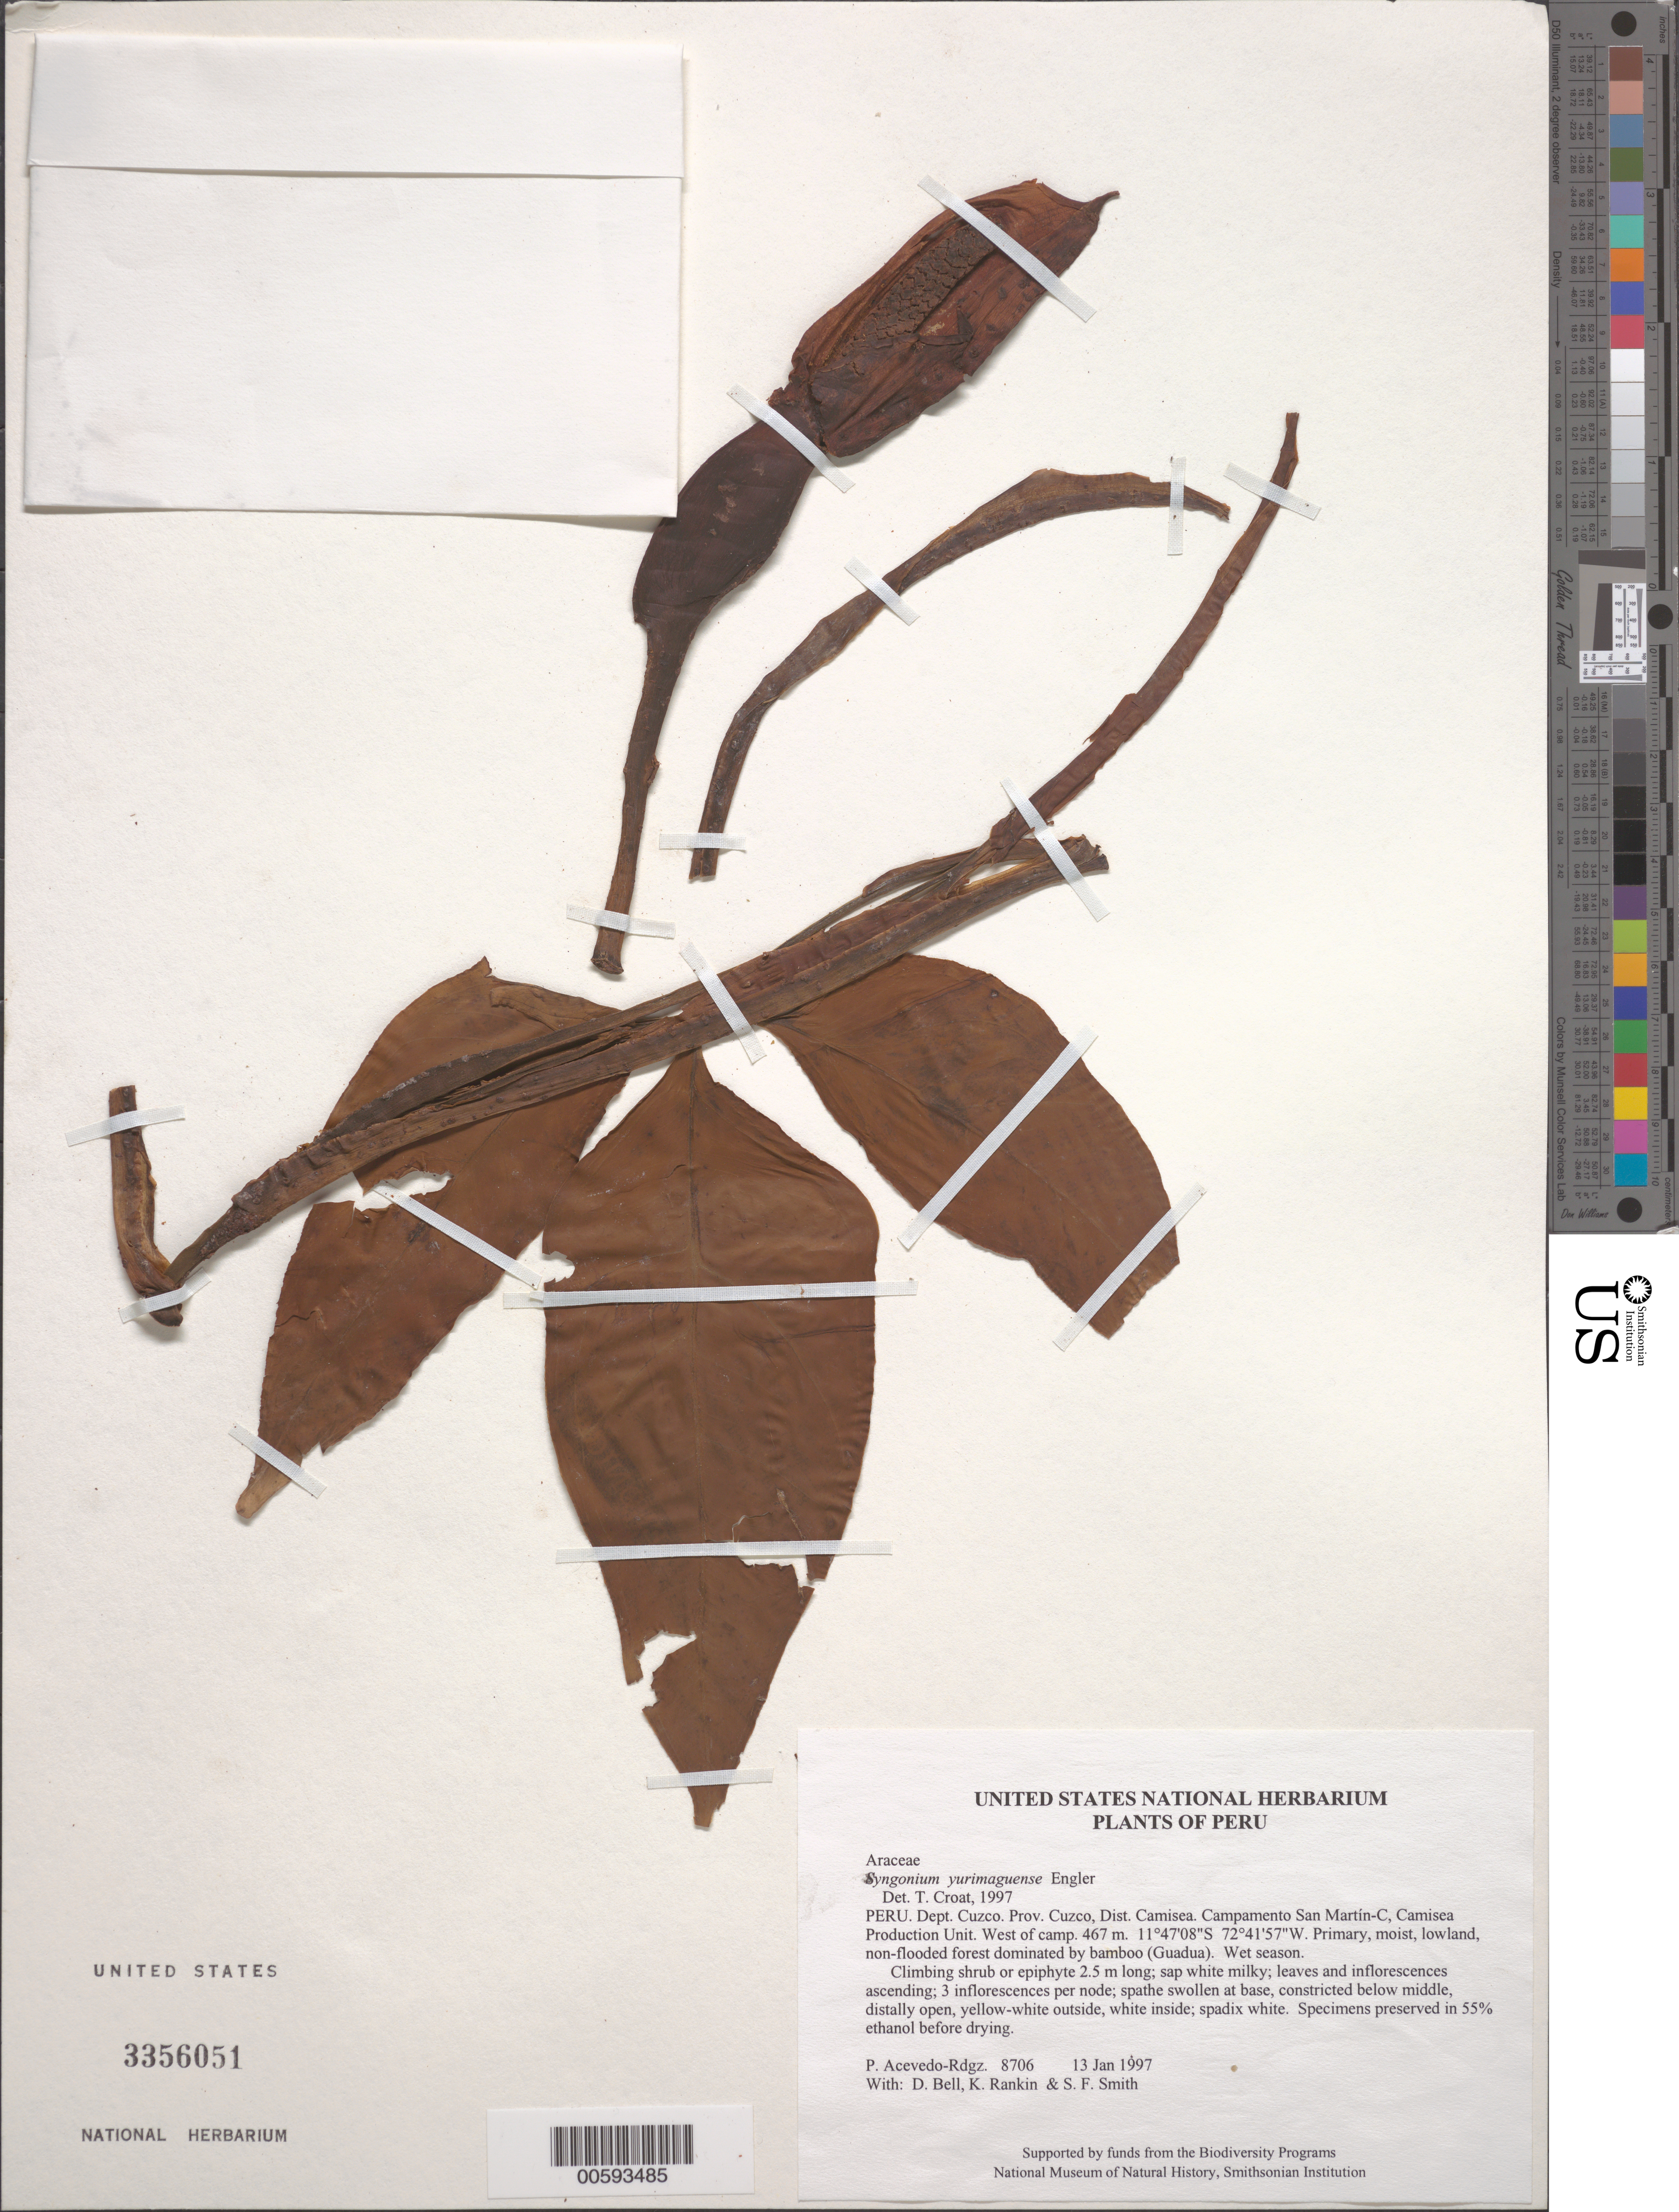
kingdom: Plantae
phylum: Tracheophyta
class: Liliopsida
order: Alismatales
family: Araceae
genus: Syngonium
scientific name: Syngonium yurimaguense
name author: Engl.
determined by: Croat, Thomas B., Missouri Botanical Garden (MO)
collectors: P. Acevedo-Rodr., D. A. Bell, K. B. Rankin & S.F. Smith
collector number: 8706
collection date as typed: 13 Jan 1997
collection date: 1997-01-13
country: Peru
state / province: Cusco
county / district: Cusco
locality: Districto Camisea, Campamento San Martín-C, Camisea Production Unit. West of camp.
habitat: Primary, moist, lowland, non-flooded forest dominated by bamboo (Guadua). Wet season.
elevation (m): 467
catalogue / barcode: US 3356051